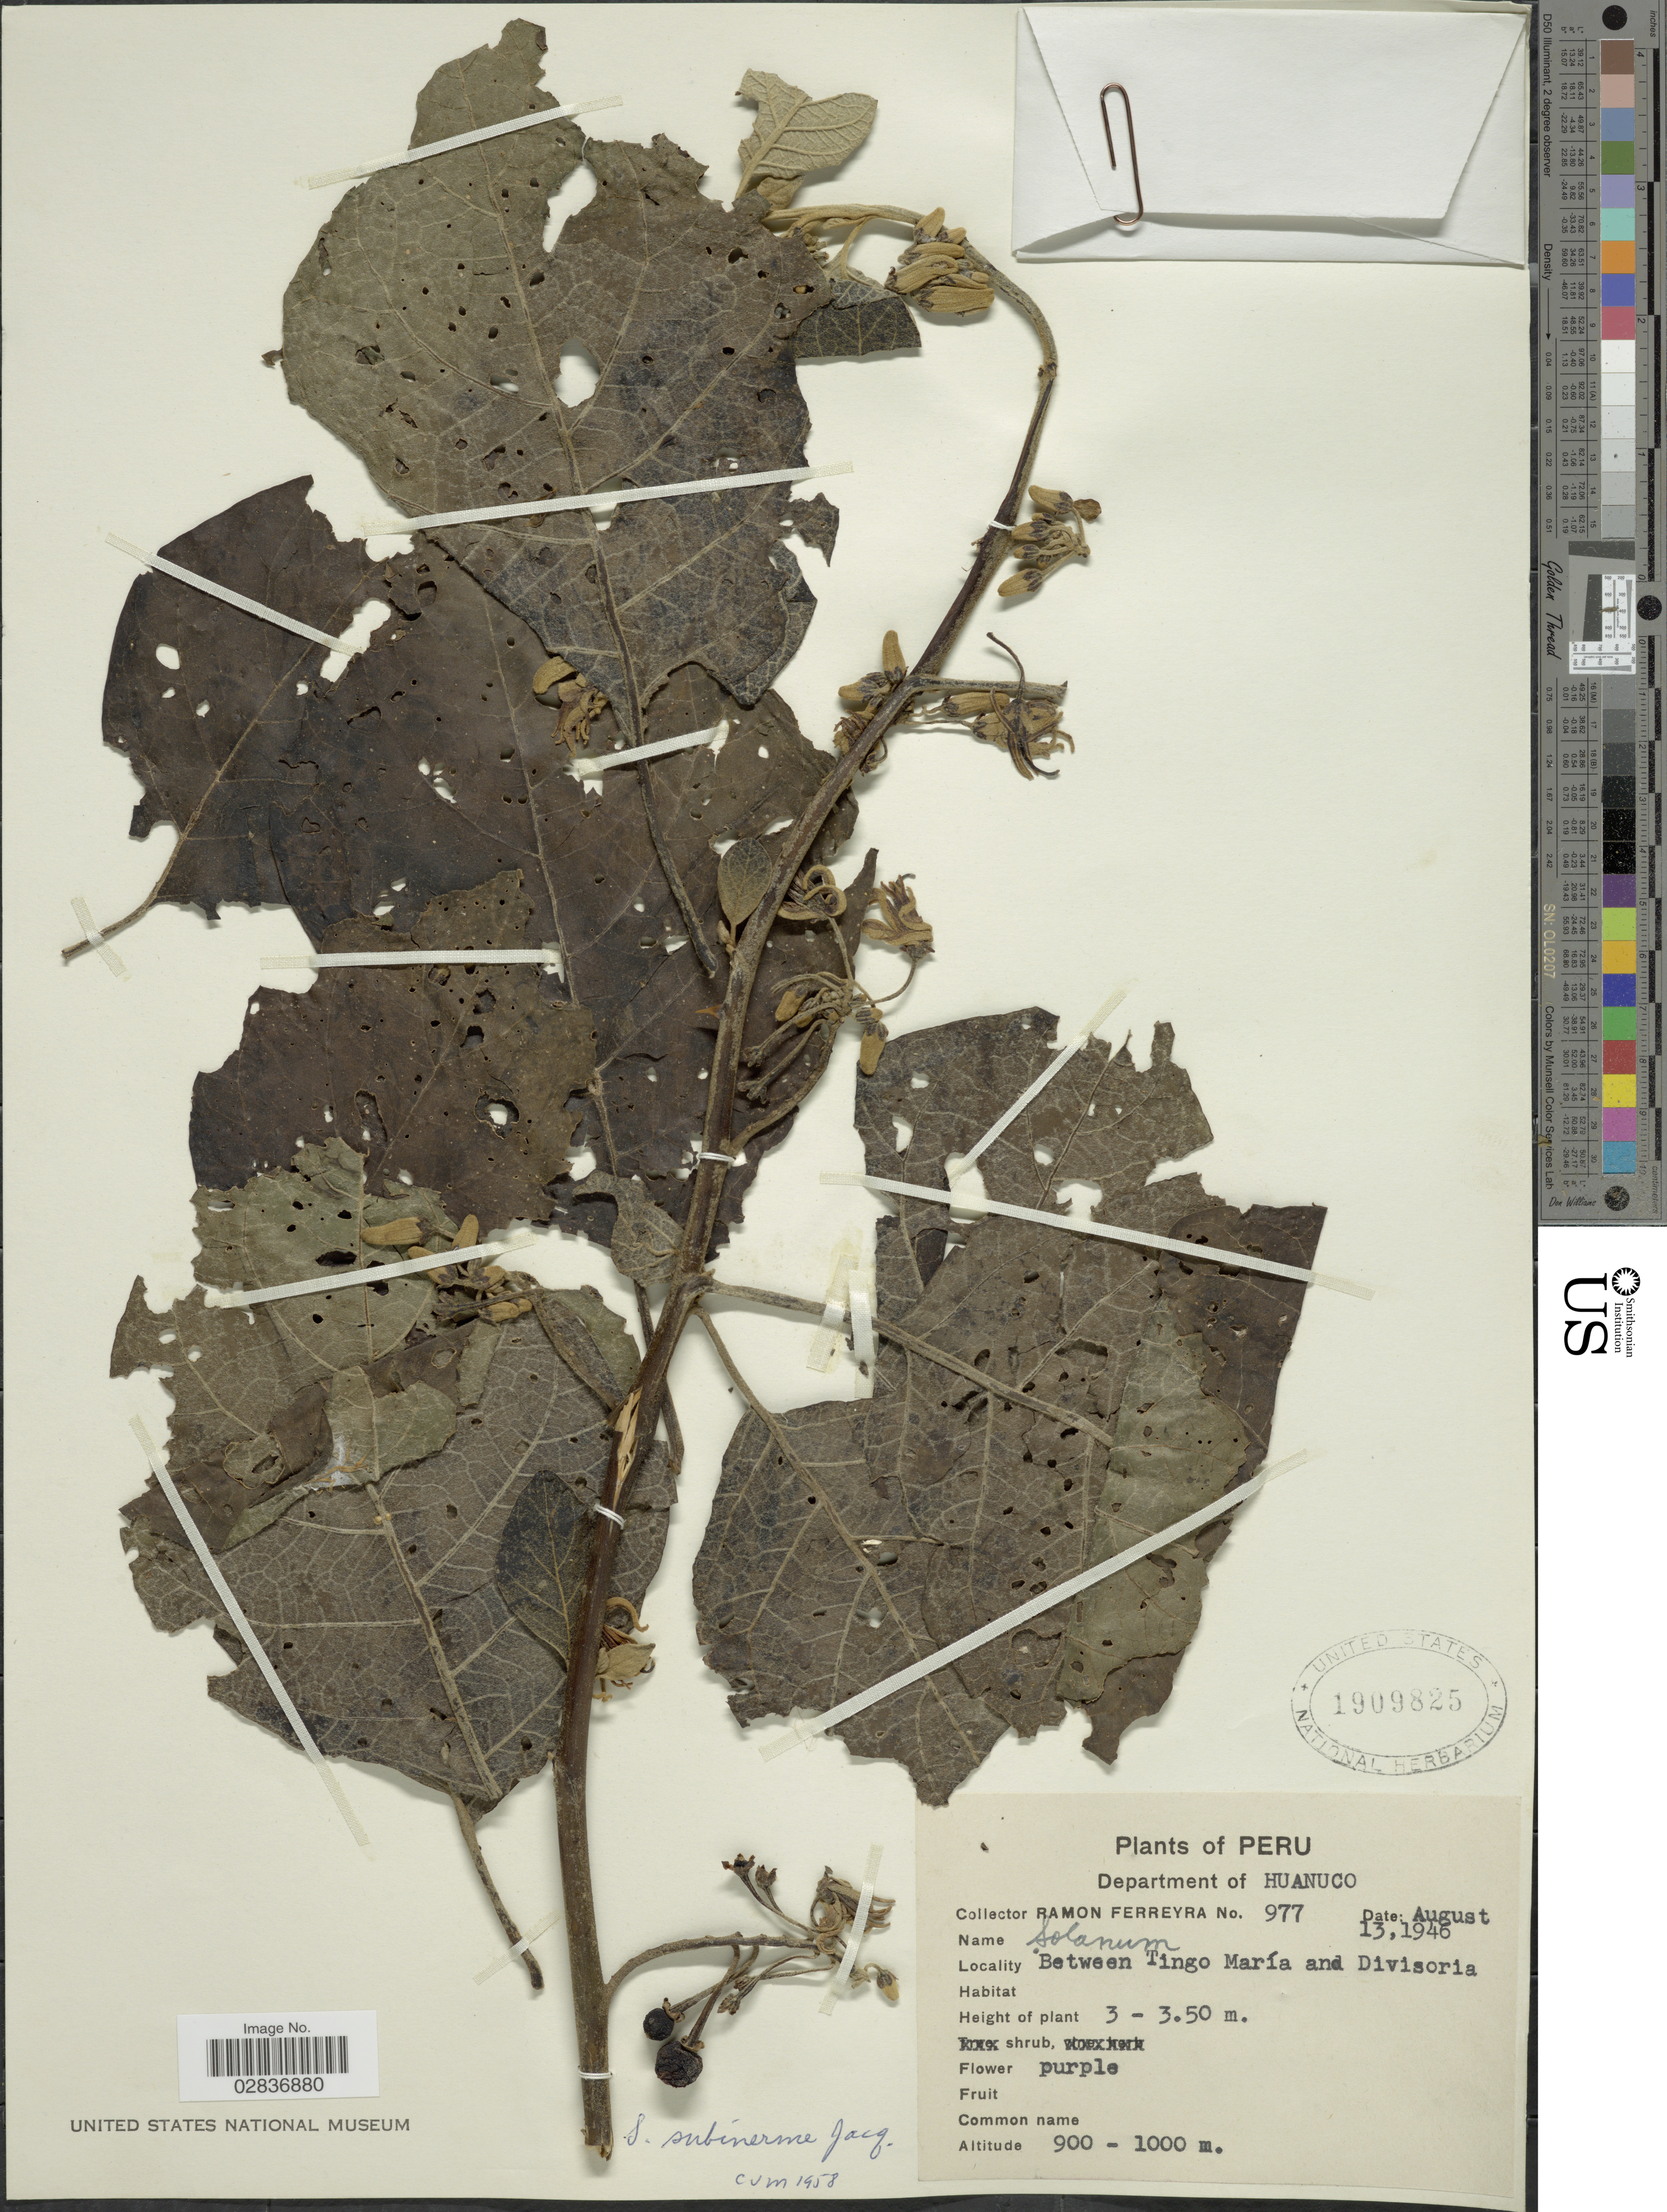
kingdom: Plantae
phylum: Tracheophyta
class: Magnoliopsida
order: Solanales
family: Solanaceae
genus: Solanum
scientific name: Solanum subinerme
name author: Jacq.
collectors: R. A. Ferreyra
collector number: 977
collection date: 1946-08-13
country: Peru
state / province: Huánuco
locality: Between Tingo María and Divisoria.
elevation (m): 900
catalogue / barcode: US 1909825